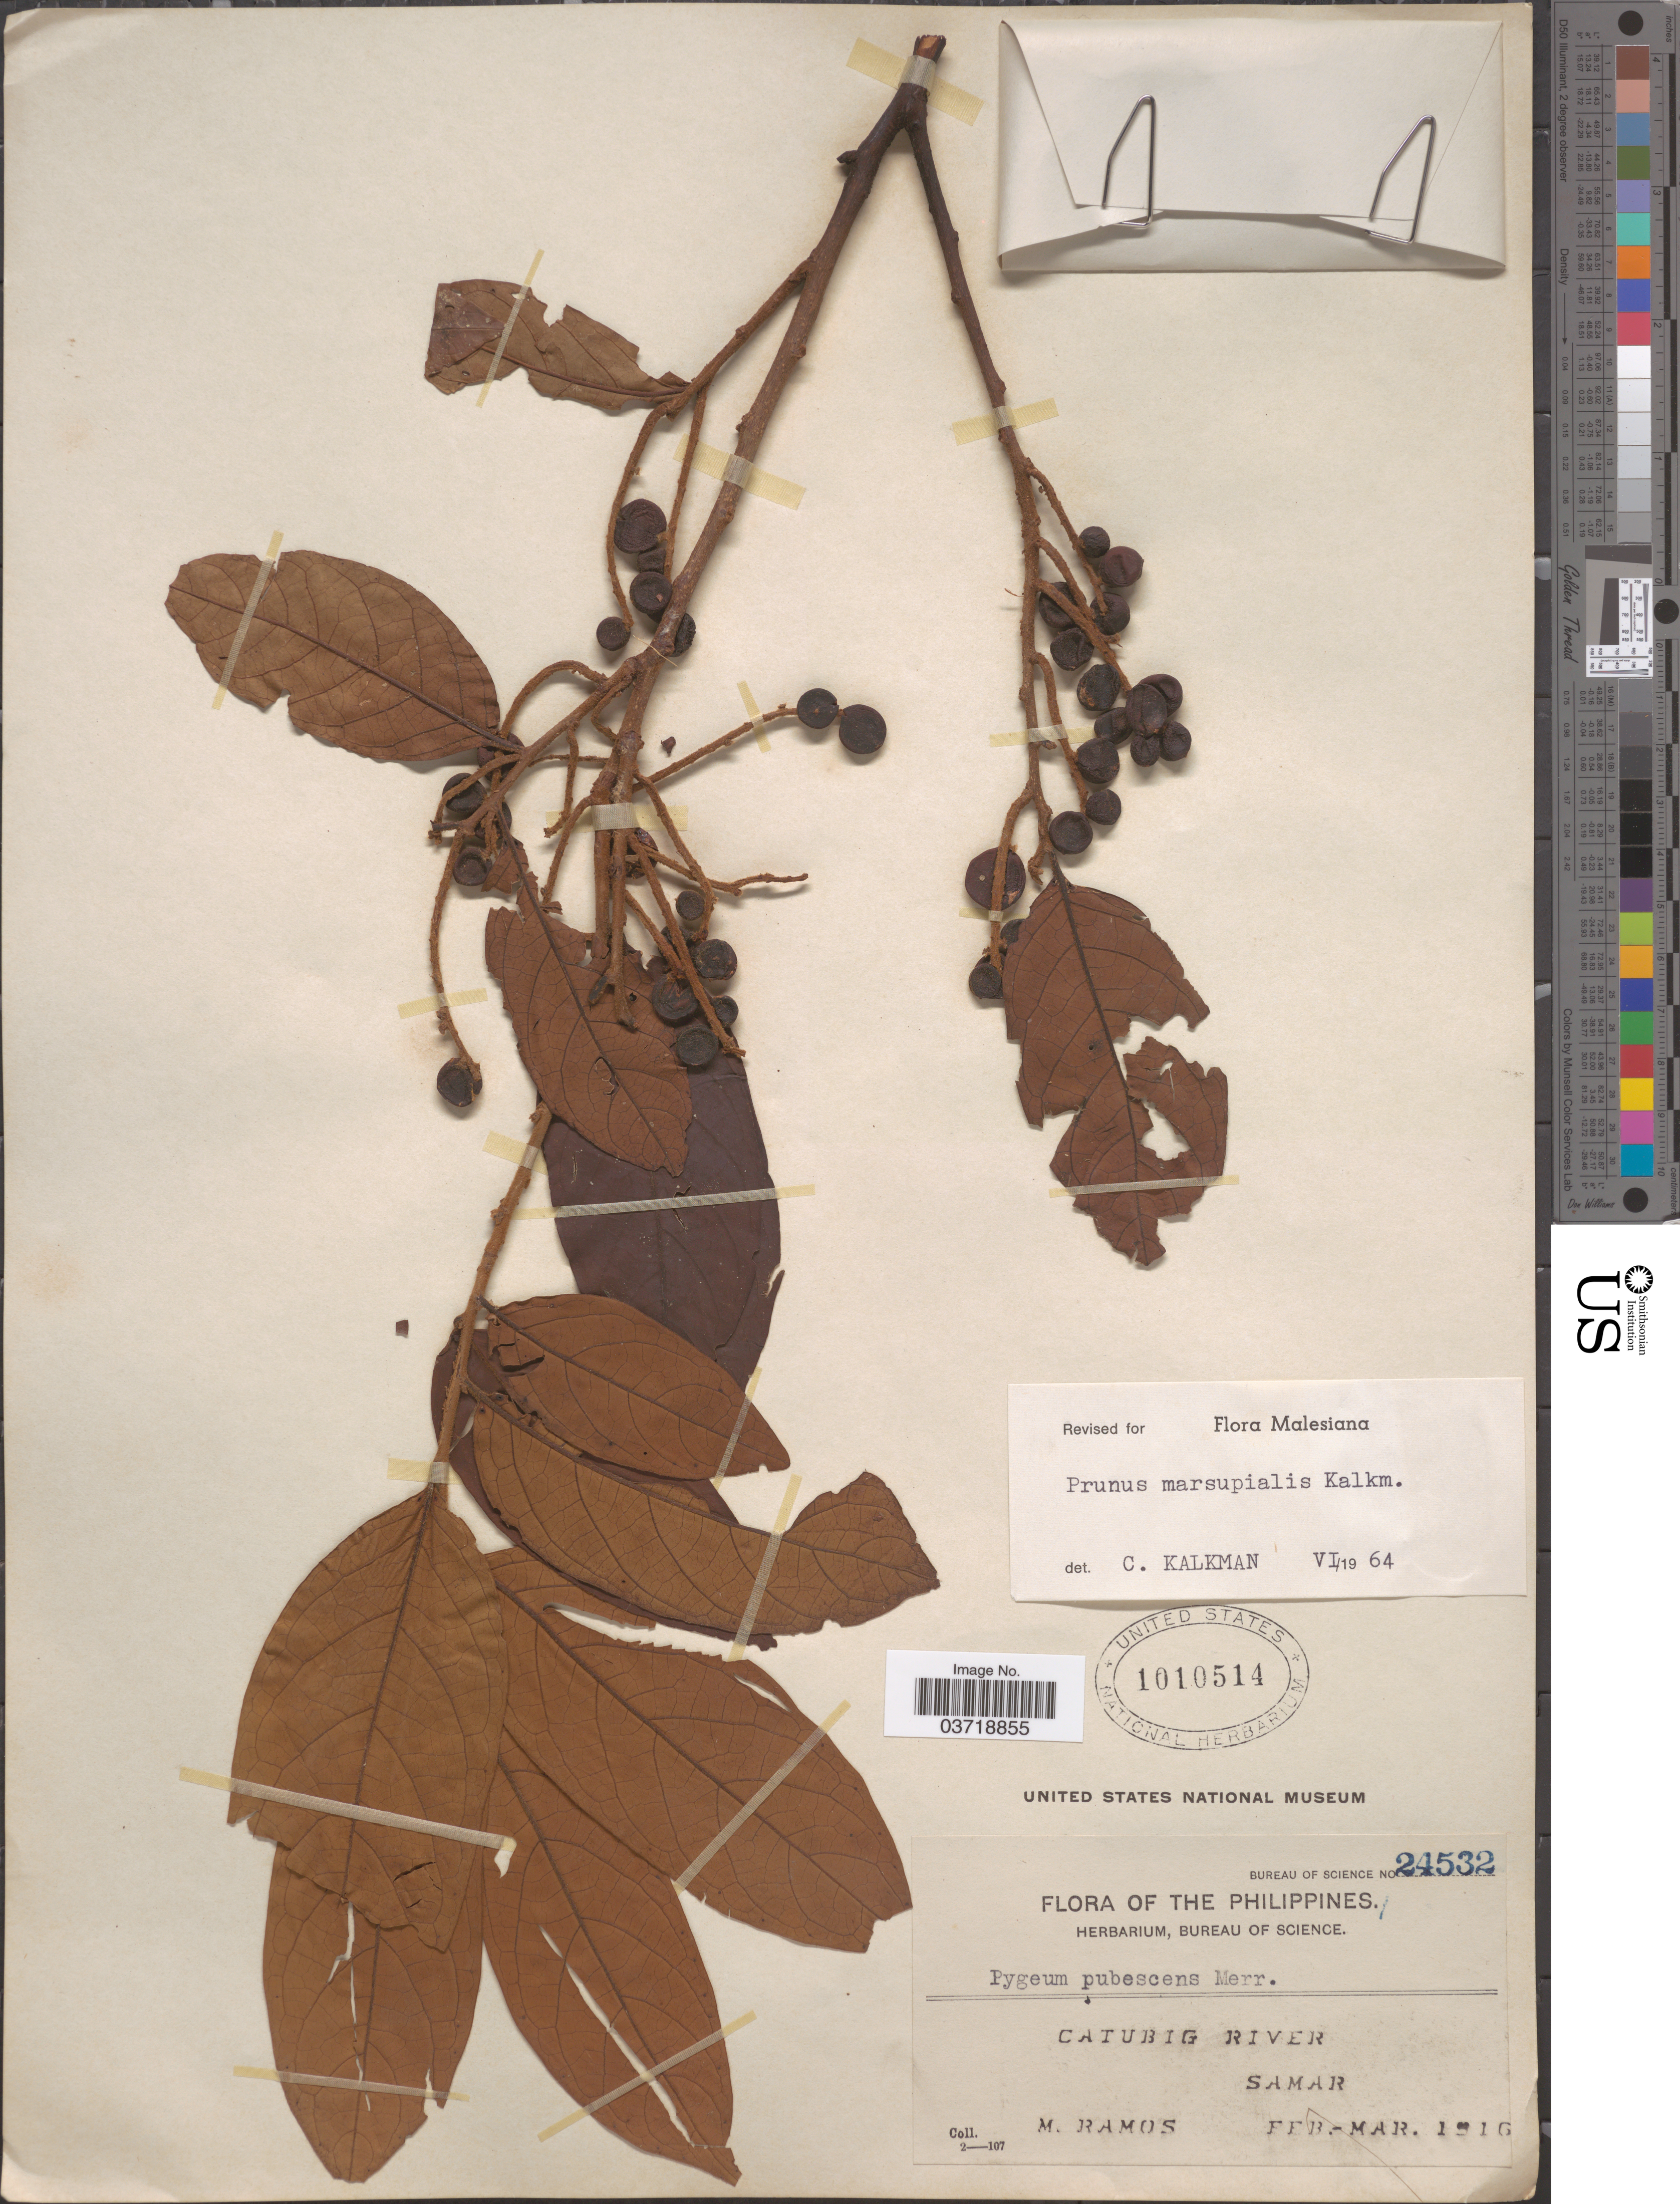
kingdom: Plantae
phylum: Tracheophyta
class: Magnoliopsida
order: Rosales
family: Rosaceae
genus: Prunus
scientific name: Prunus marsupialis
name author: Kalkman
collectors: M. Ramos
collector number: Bureau of Science 24532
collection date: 1916-02/1916-03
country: Philippines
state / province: Eastern Visayas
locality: Catubig River. Samar.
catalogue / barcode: US 1010514